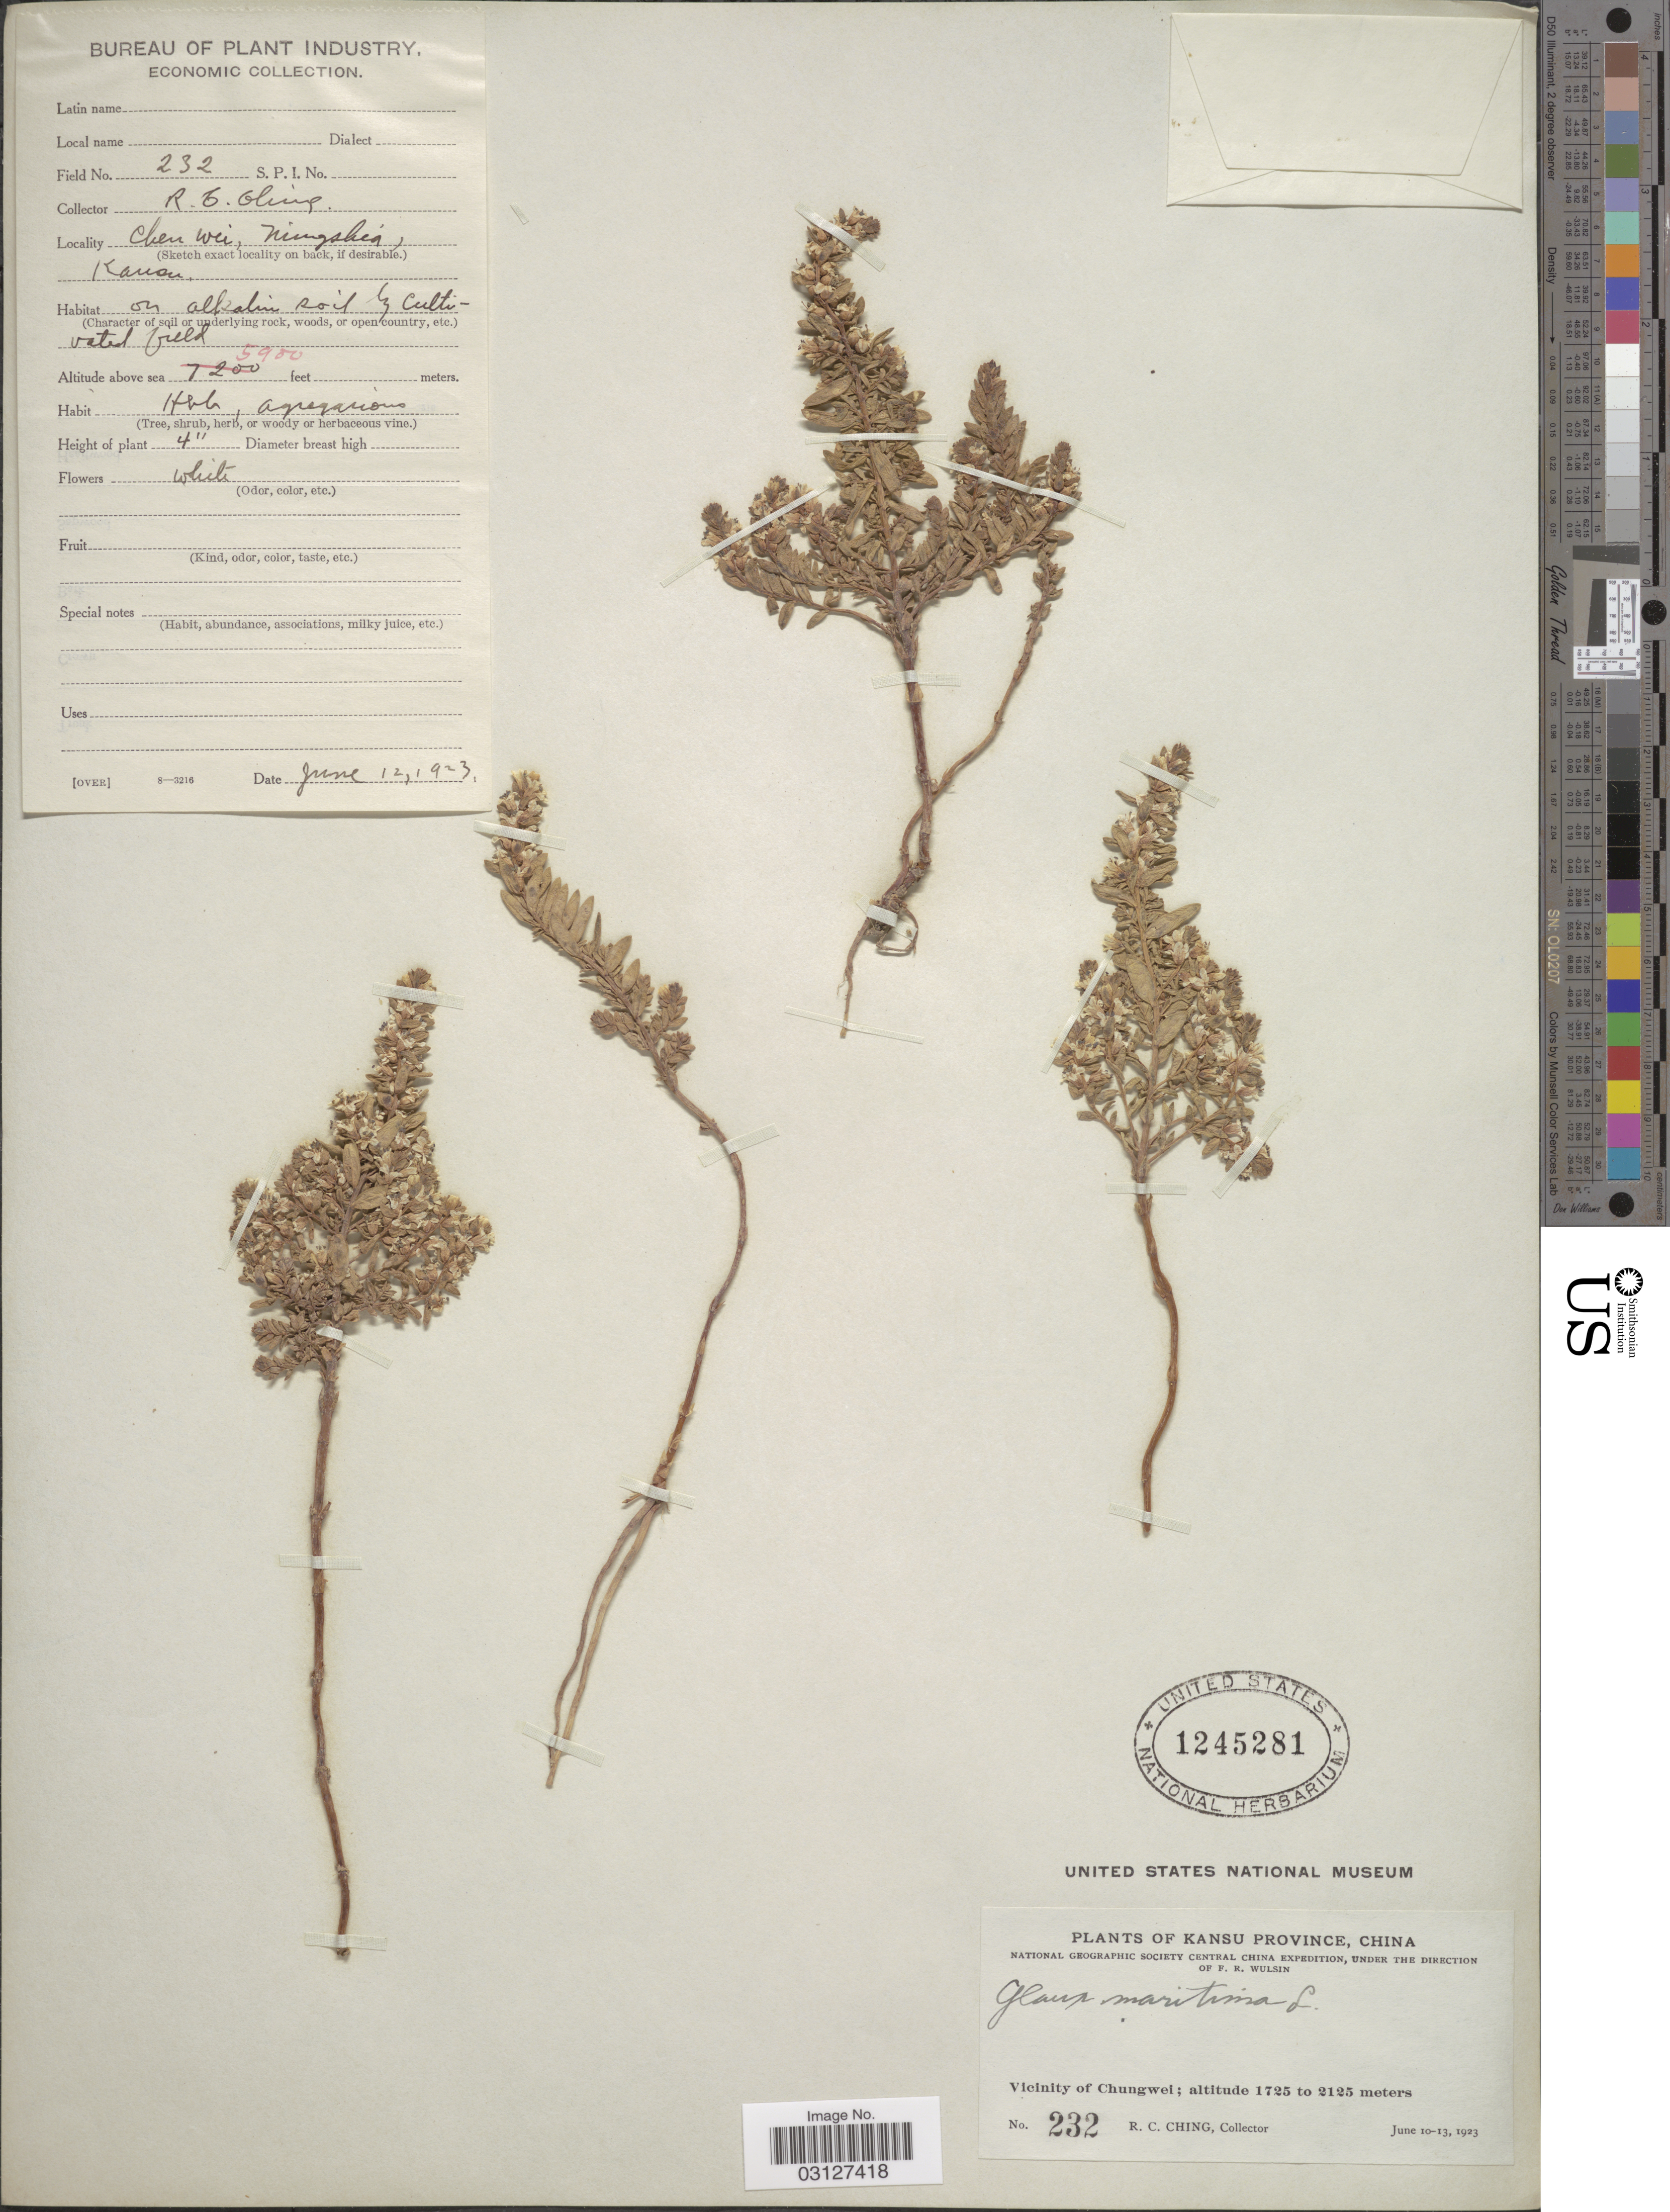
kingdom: Plantae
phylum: Tracheophyta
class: Magnoliopsida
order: Ericales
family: Primulaceae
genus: Glaux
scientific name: Glaux maritima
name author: L.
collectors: R. C. Ching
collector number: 232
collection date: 1923-06-12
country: China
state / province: Gansu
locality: Chen wei, Ningshea. Kansu. Kansu Province. Vicinity of Chungwei.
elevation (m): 1798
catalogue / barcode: US 1245281